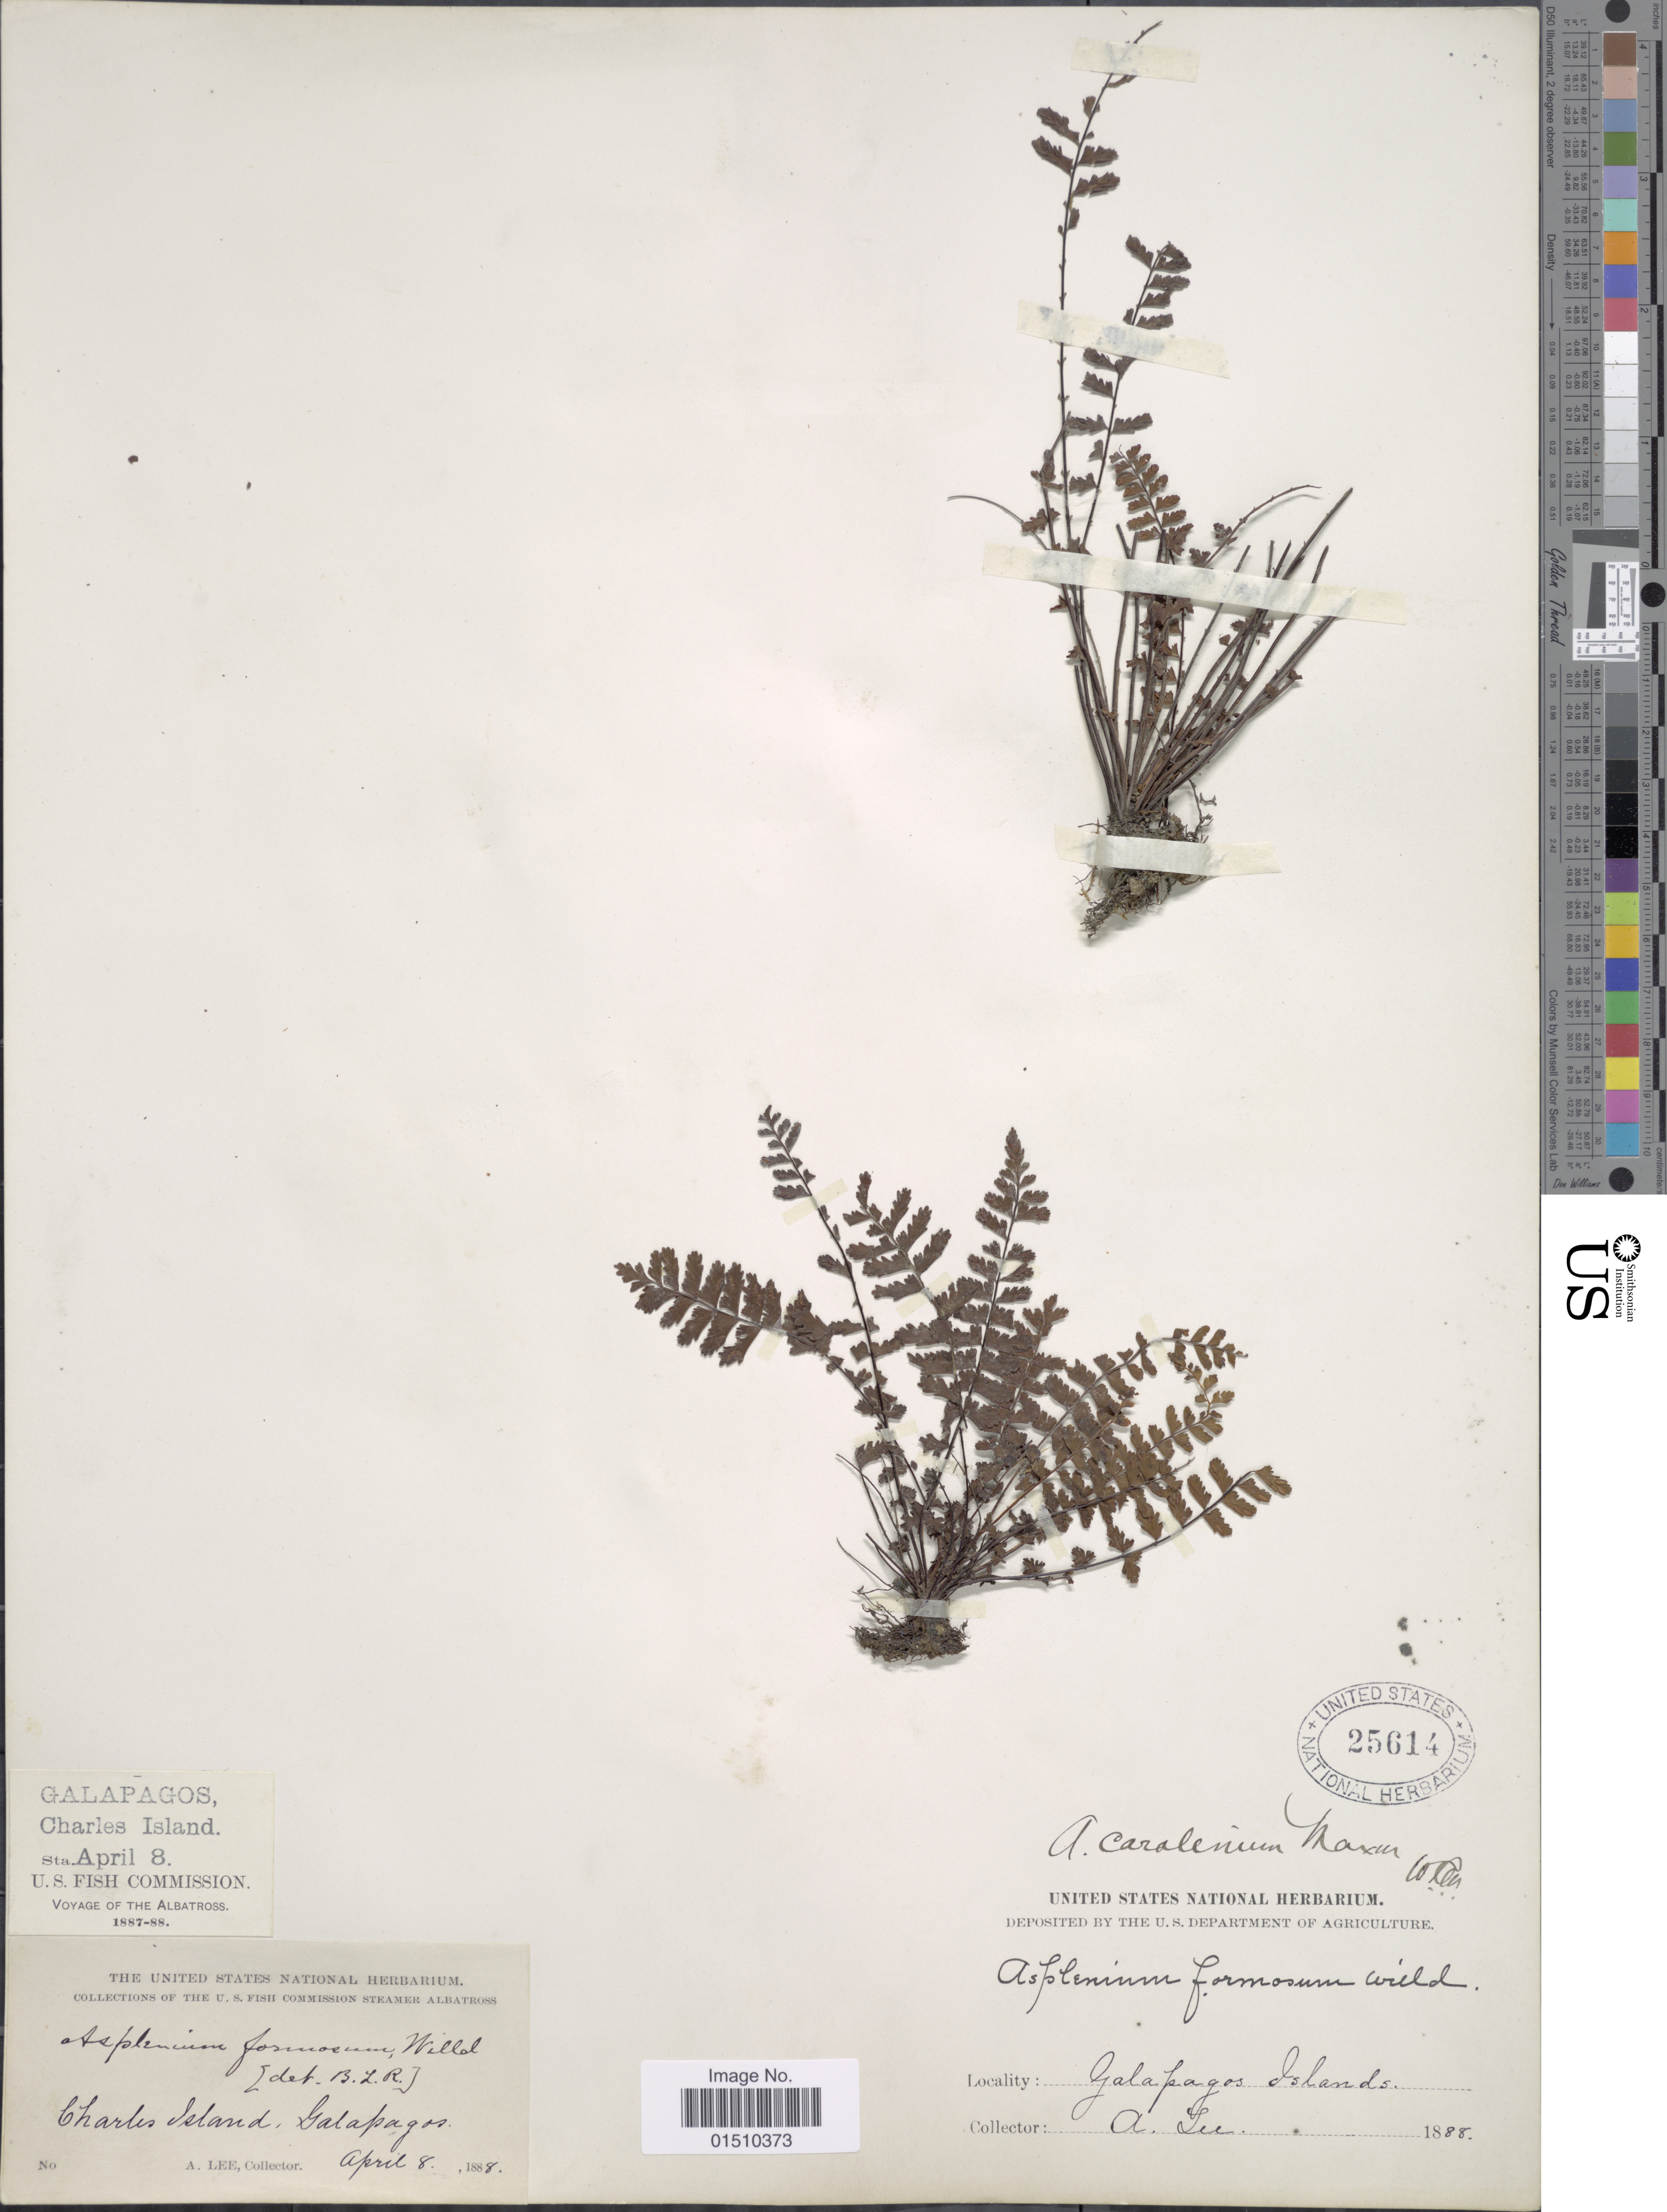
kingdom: Plantae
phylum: Tracheophyta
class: Polypodiopsida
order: Polypodiales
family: Aspleniaceae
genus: Asplenium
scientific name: Asplenium carolinum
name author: Maxon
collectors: A. Lee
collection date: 1888-04-08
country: Ecuador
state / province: Colón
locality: Galapagos Islands, Charles Island. Galapagos.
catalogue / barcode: US 25614